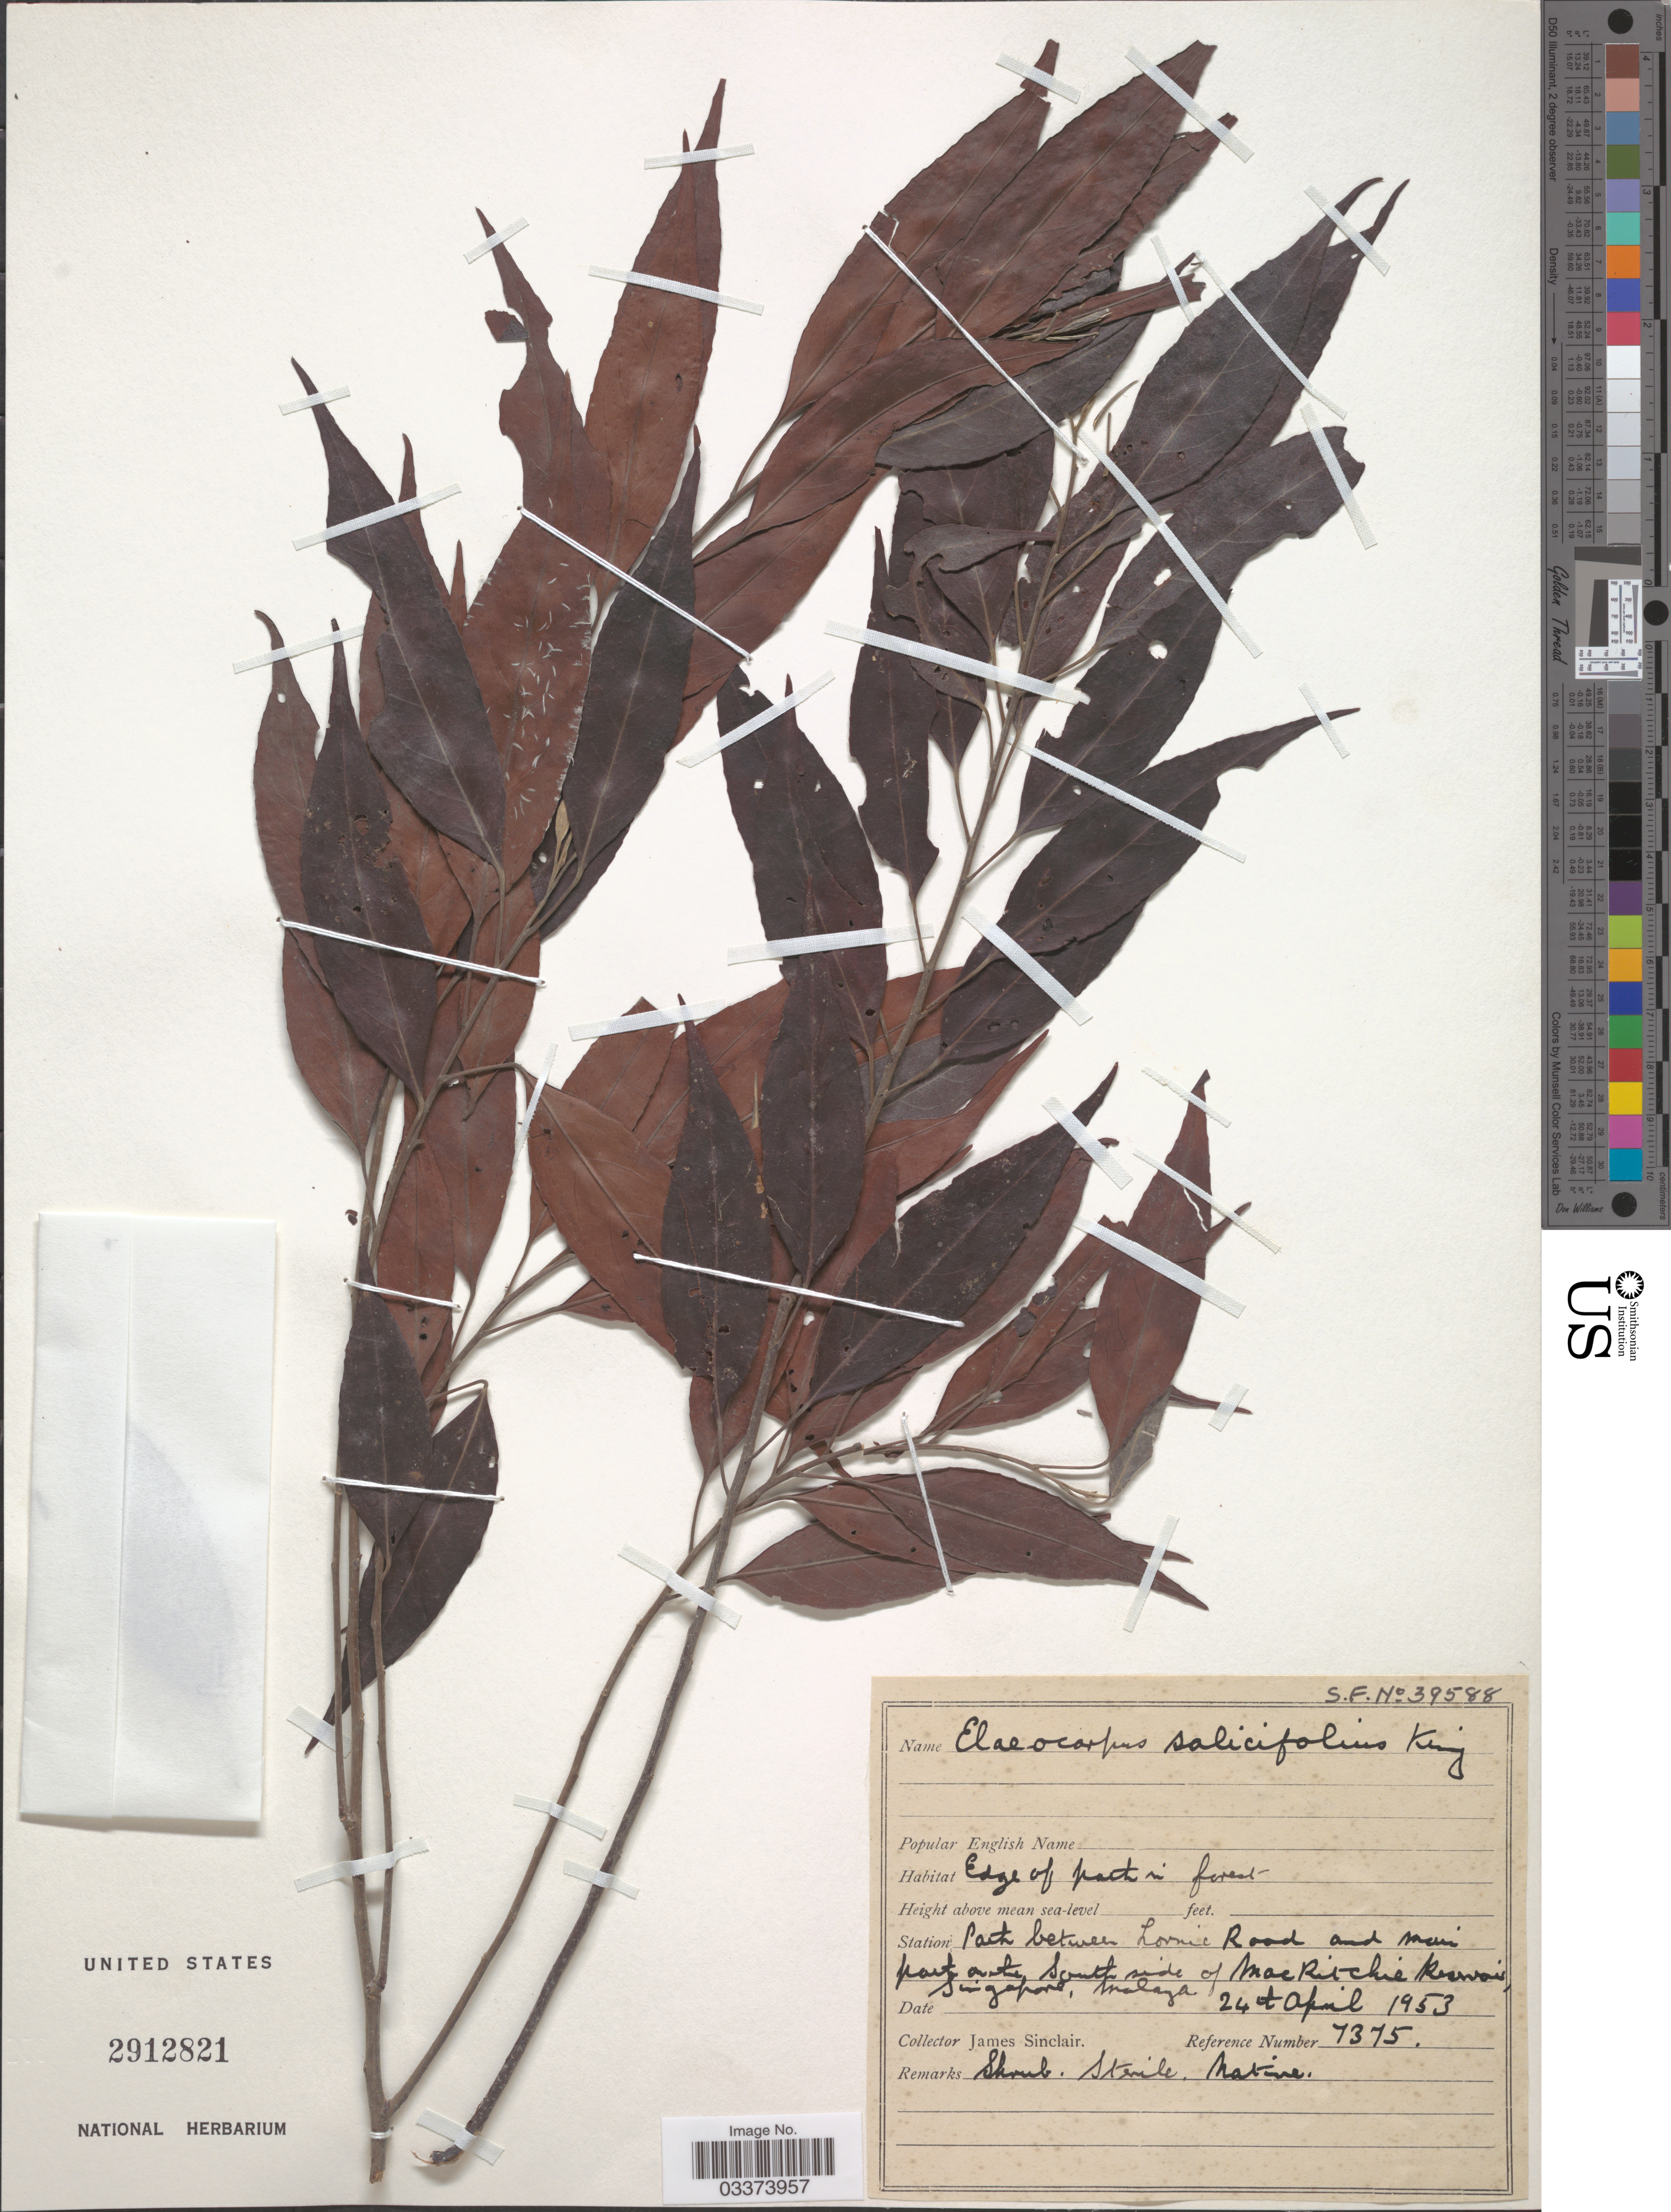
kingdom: Plantae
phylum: Tracheophyta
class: Magnoliopsida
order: Oxalidales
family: Elaeocarpaceae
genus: Elaeocarpus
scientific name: Elaeocarpus salicifolius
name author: King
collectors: J. Sinclair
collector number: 7375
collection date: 1953-04-24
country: Singapore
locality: Station Path between Lornie Road and main path on the south side of MacRitchie Reservoir, Malaya.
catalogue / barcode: US 2912821